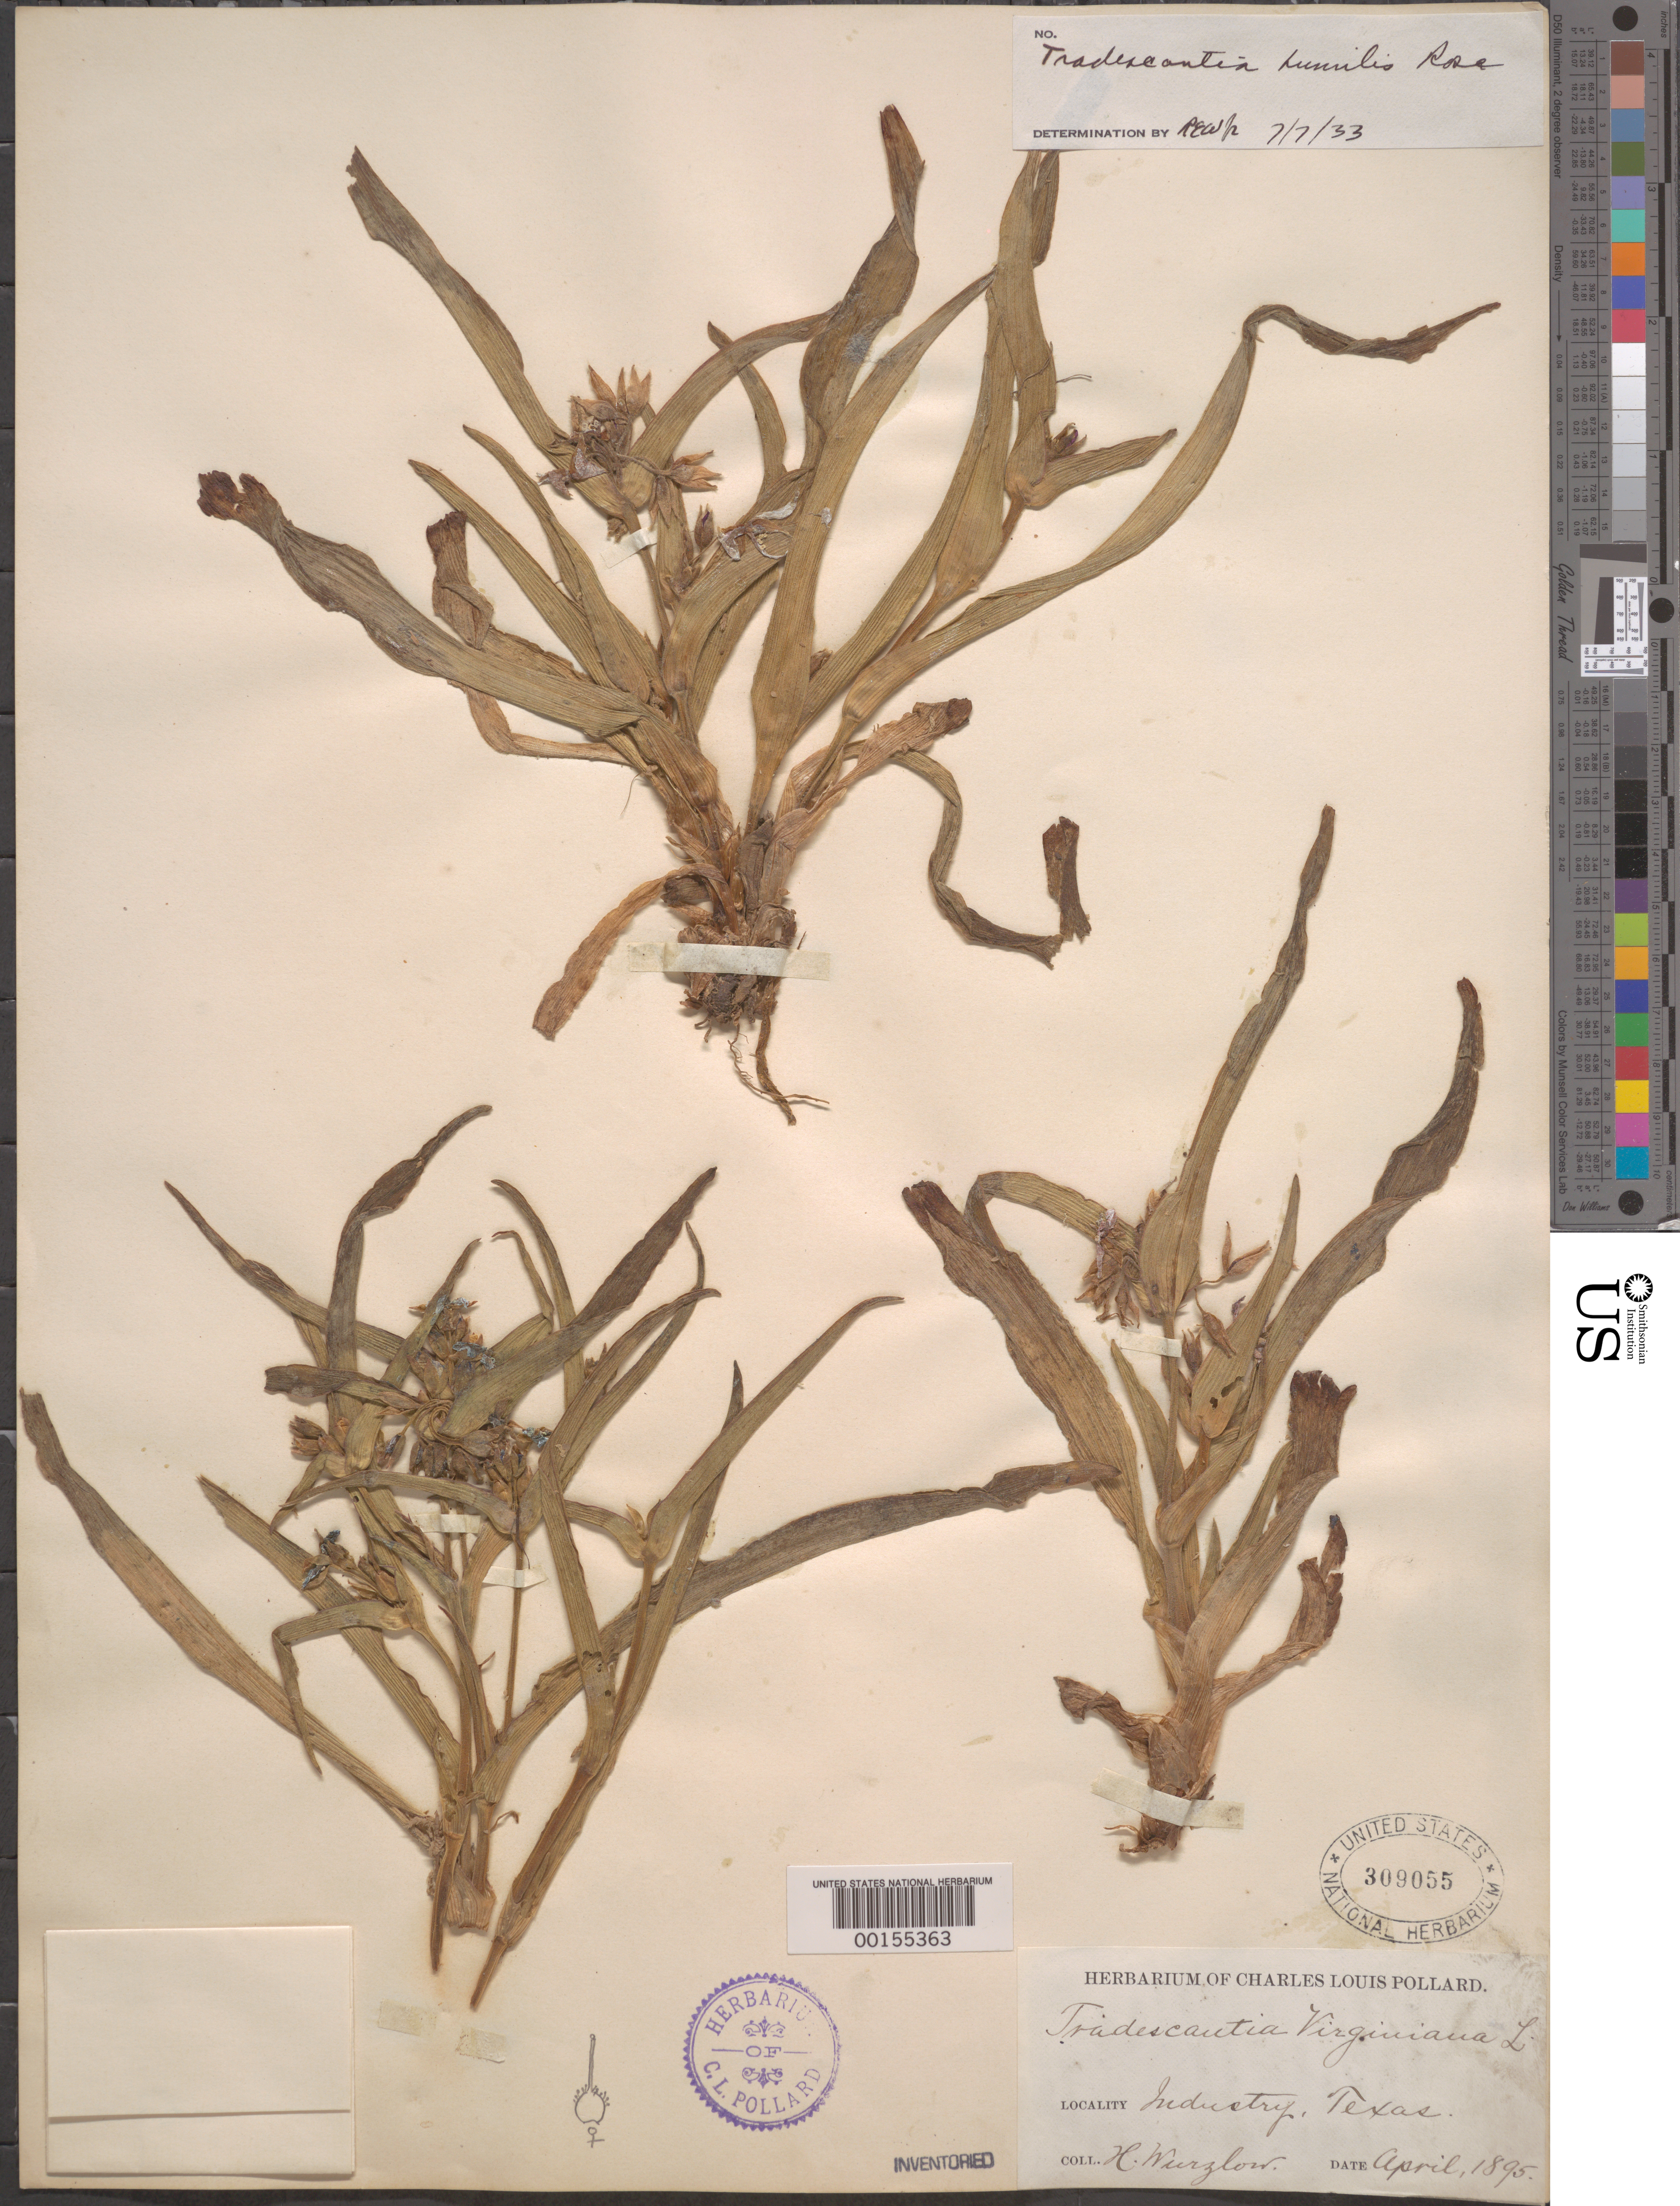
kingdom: Plantae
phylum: Tracheophyta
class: Liliopsida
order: Commelinales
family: Commelinaceae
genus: Tradescantia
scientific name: Tradescantia humilis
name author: Rose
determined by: Woodward, R. E.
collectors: H. Wurzlow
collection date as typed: Apr 1895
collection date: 1895-04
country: United States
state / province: Texas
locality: Industry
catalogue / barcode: US 309055